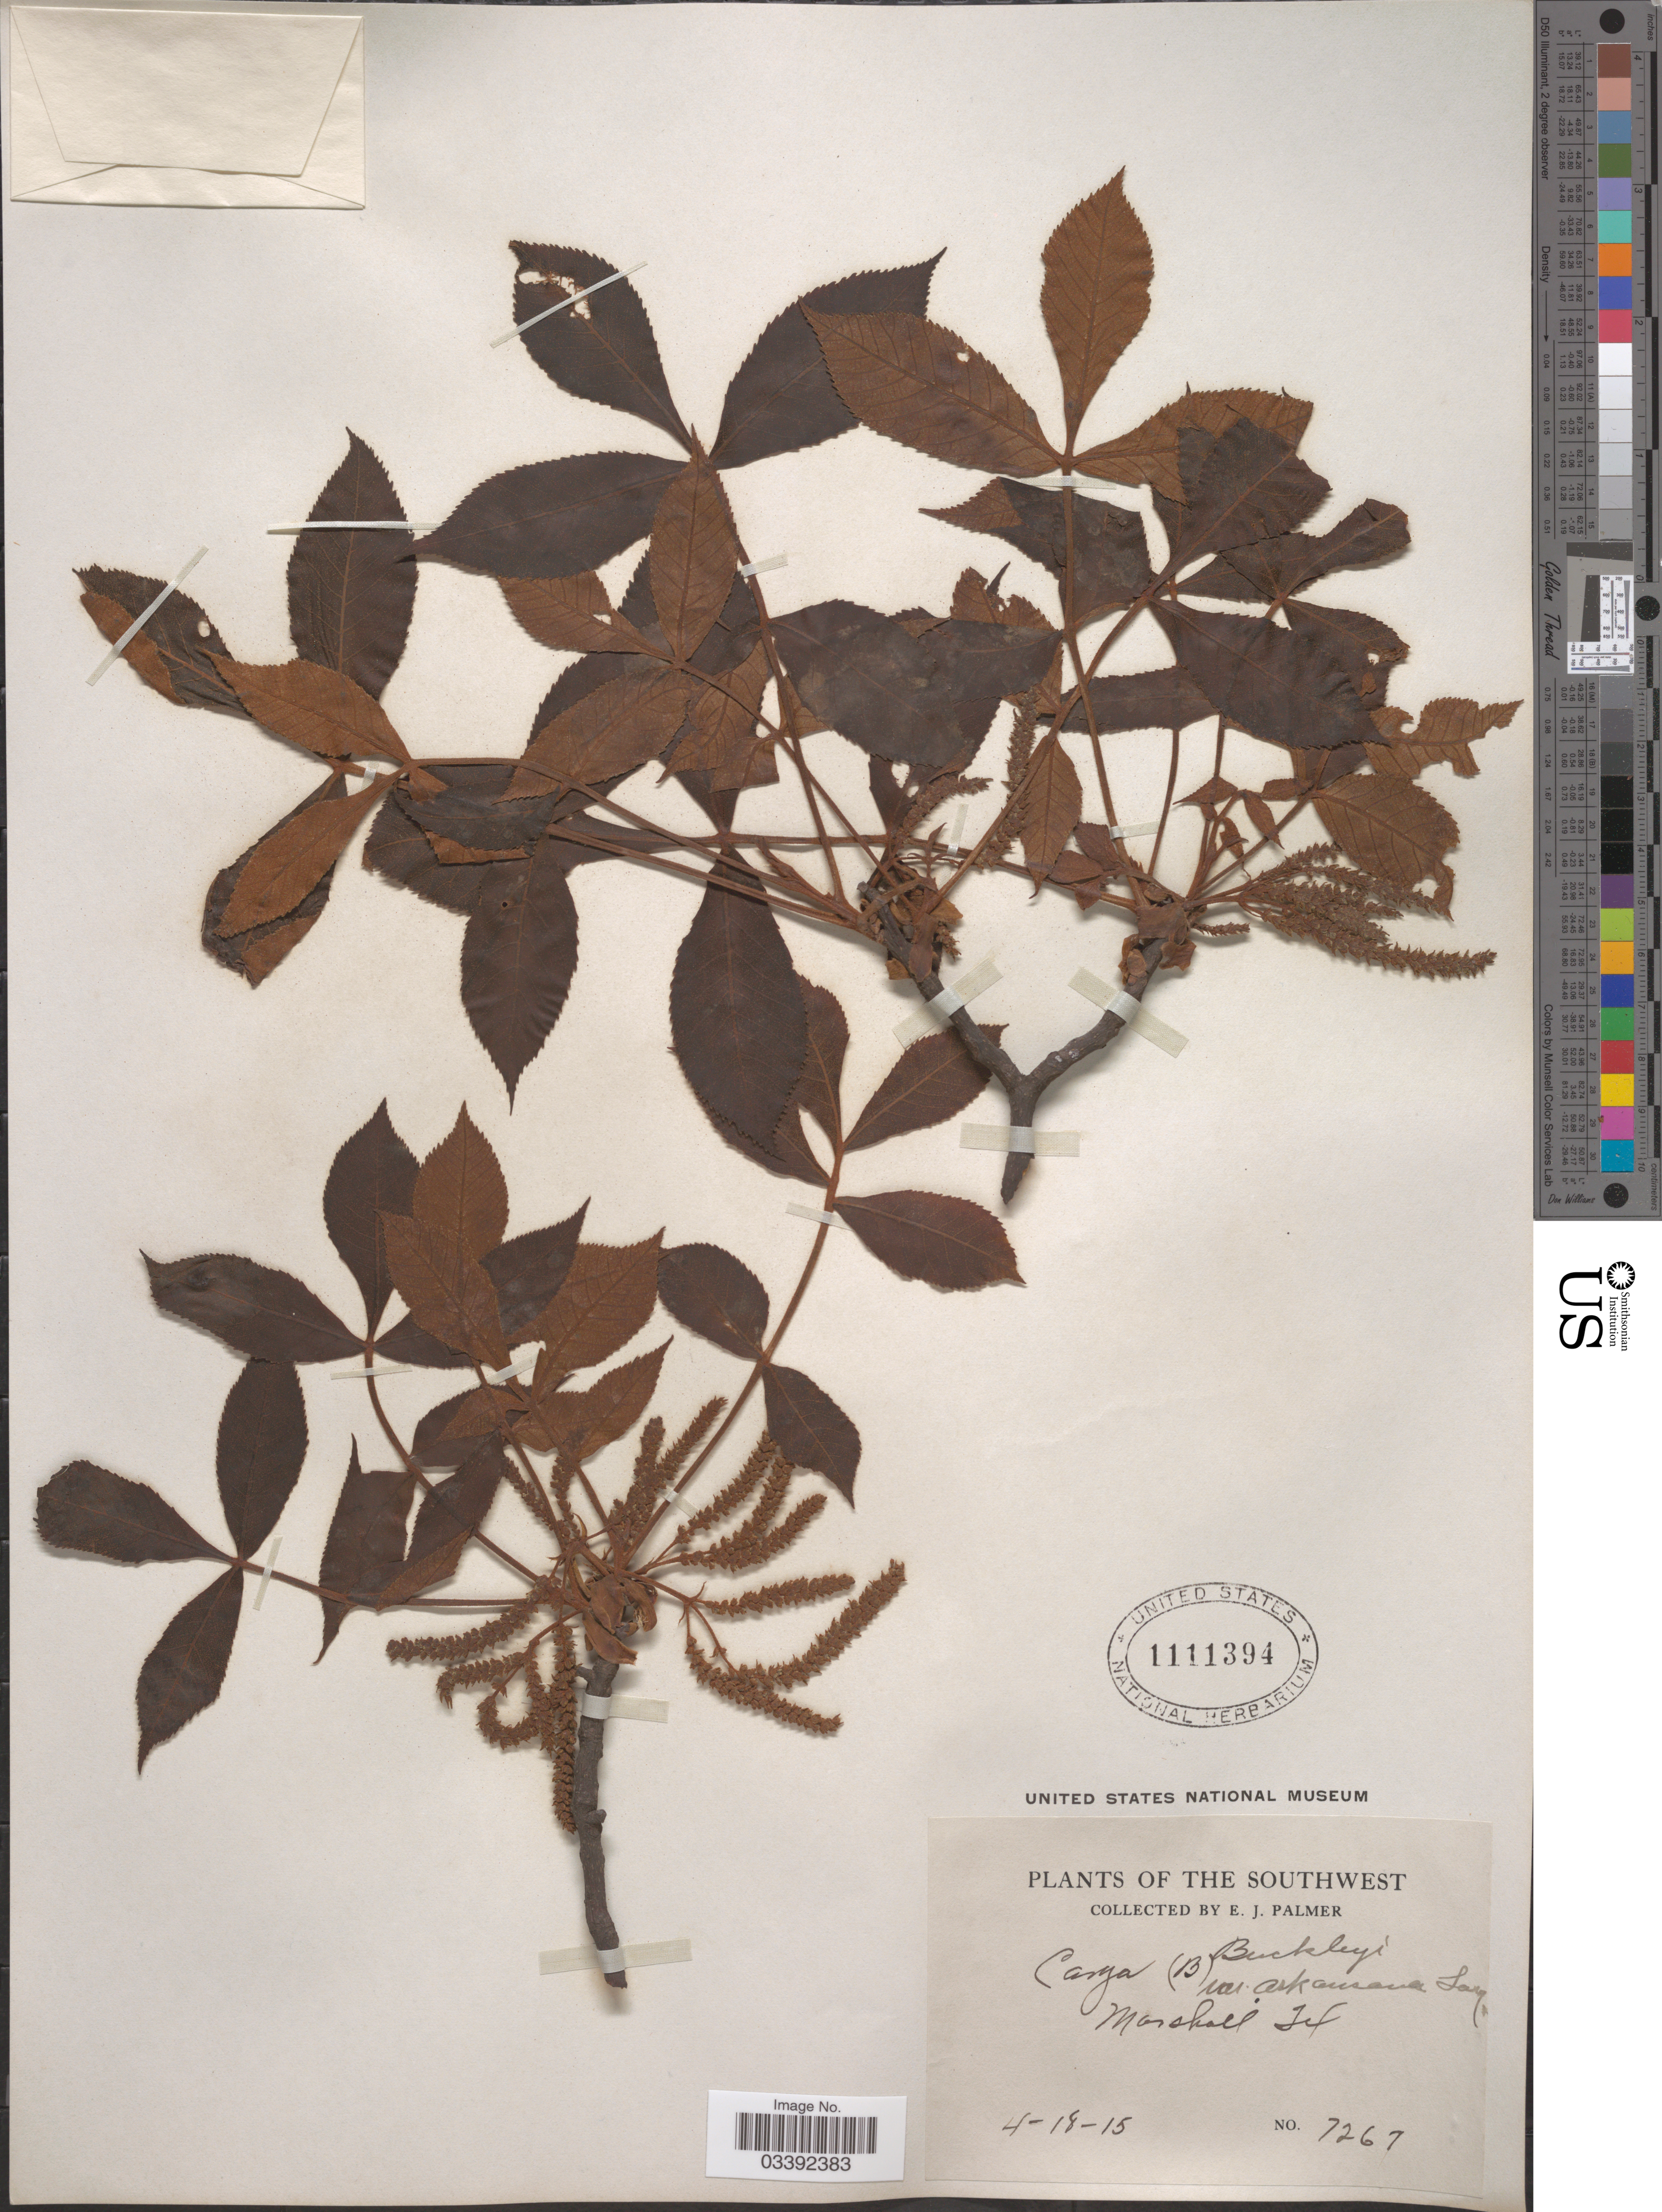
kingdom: Plantae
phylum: Tracheophyta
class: Magnoliopsida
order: Fagales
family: Juglandaceae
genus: Carya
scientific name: Carya texana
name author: Buckley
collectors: E. J. Palmer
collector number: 7267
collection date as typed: Transcribed d/m/y: 18/4/15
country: United States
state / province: Texas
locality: The Southwest. Marshall.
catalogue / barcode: US 1111394